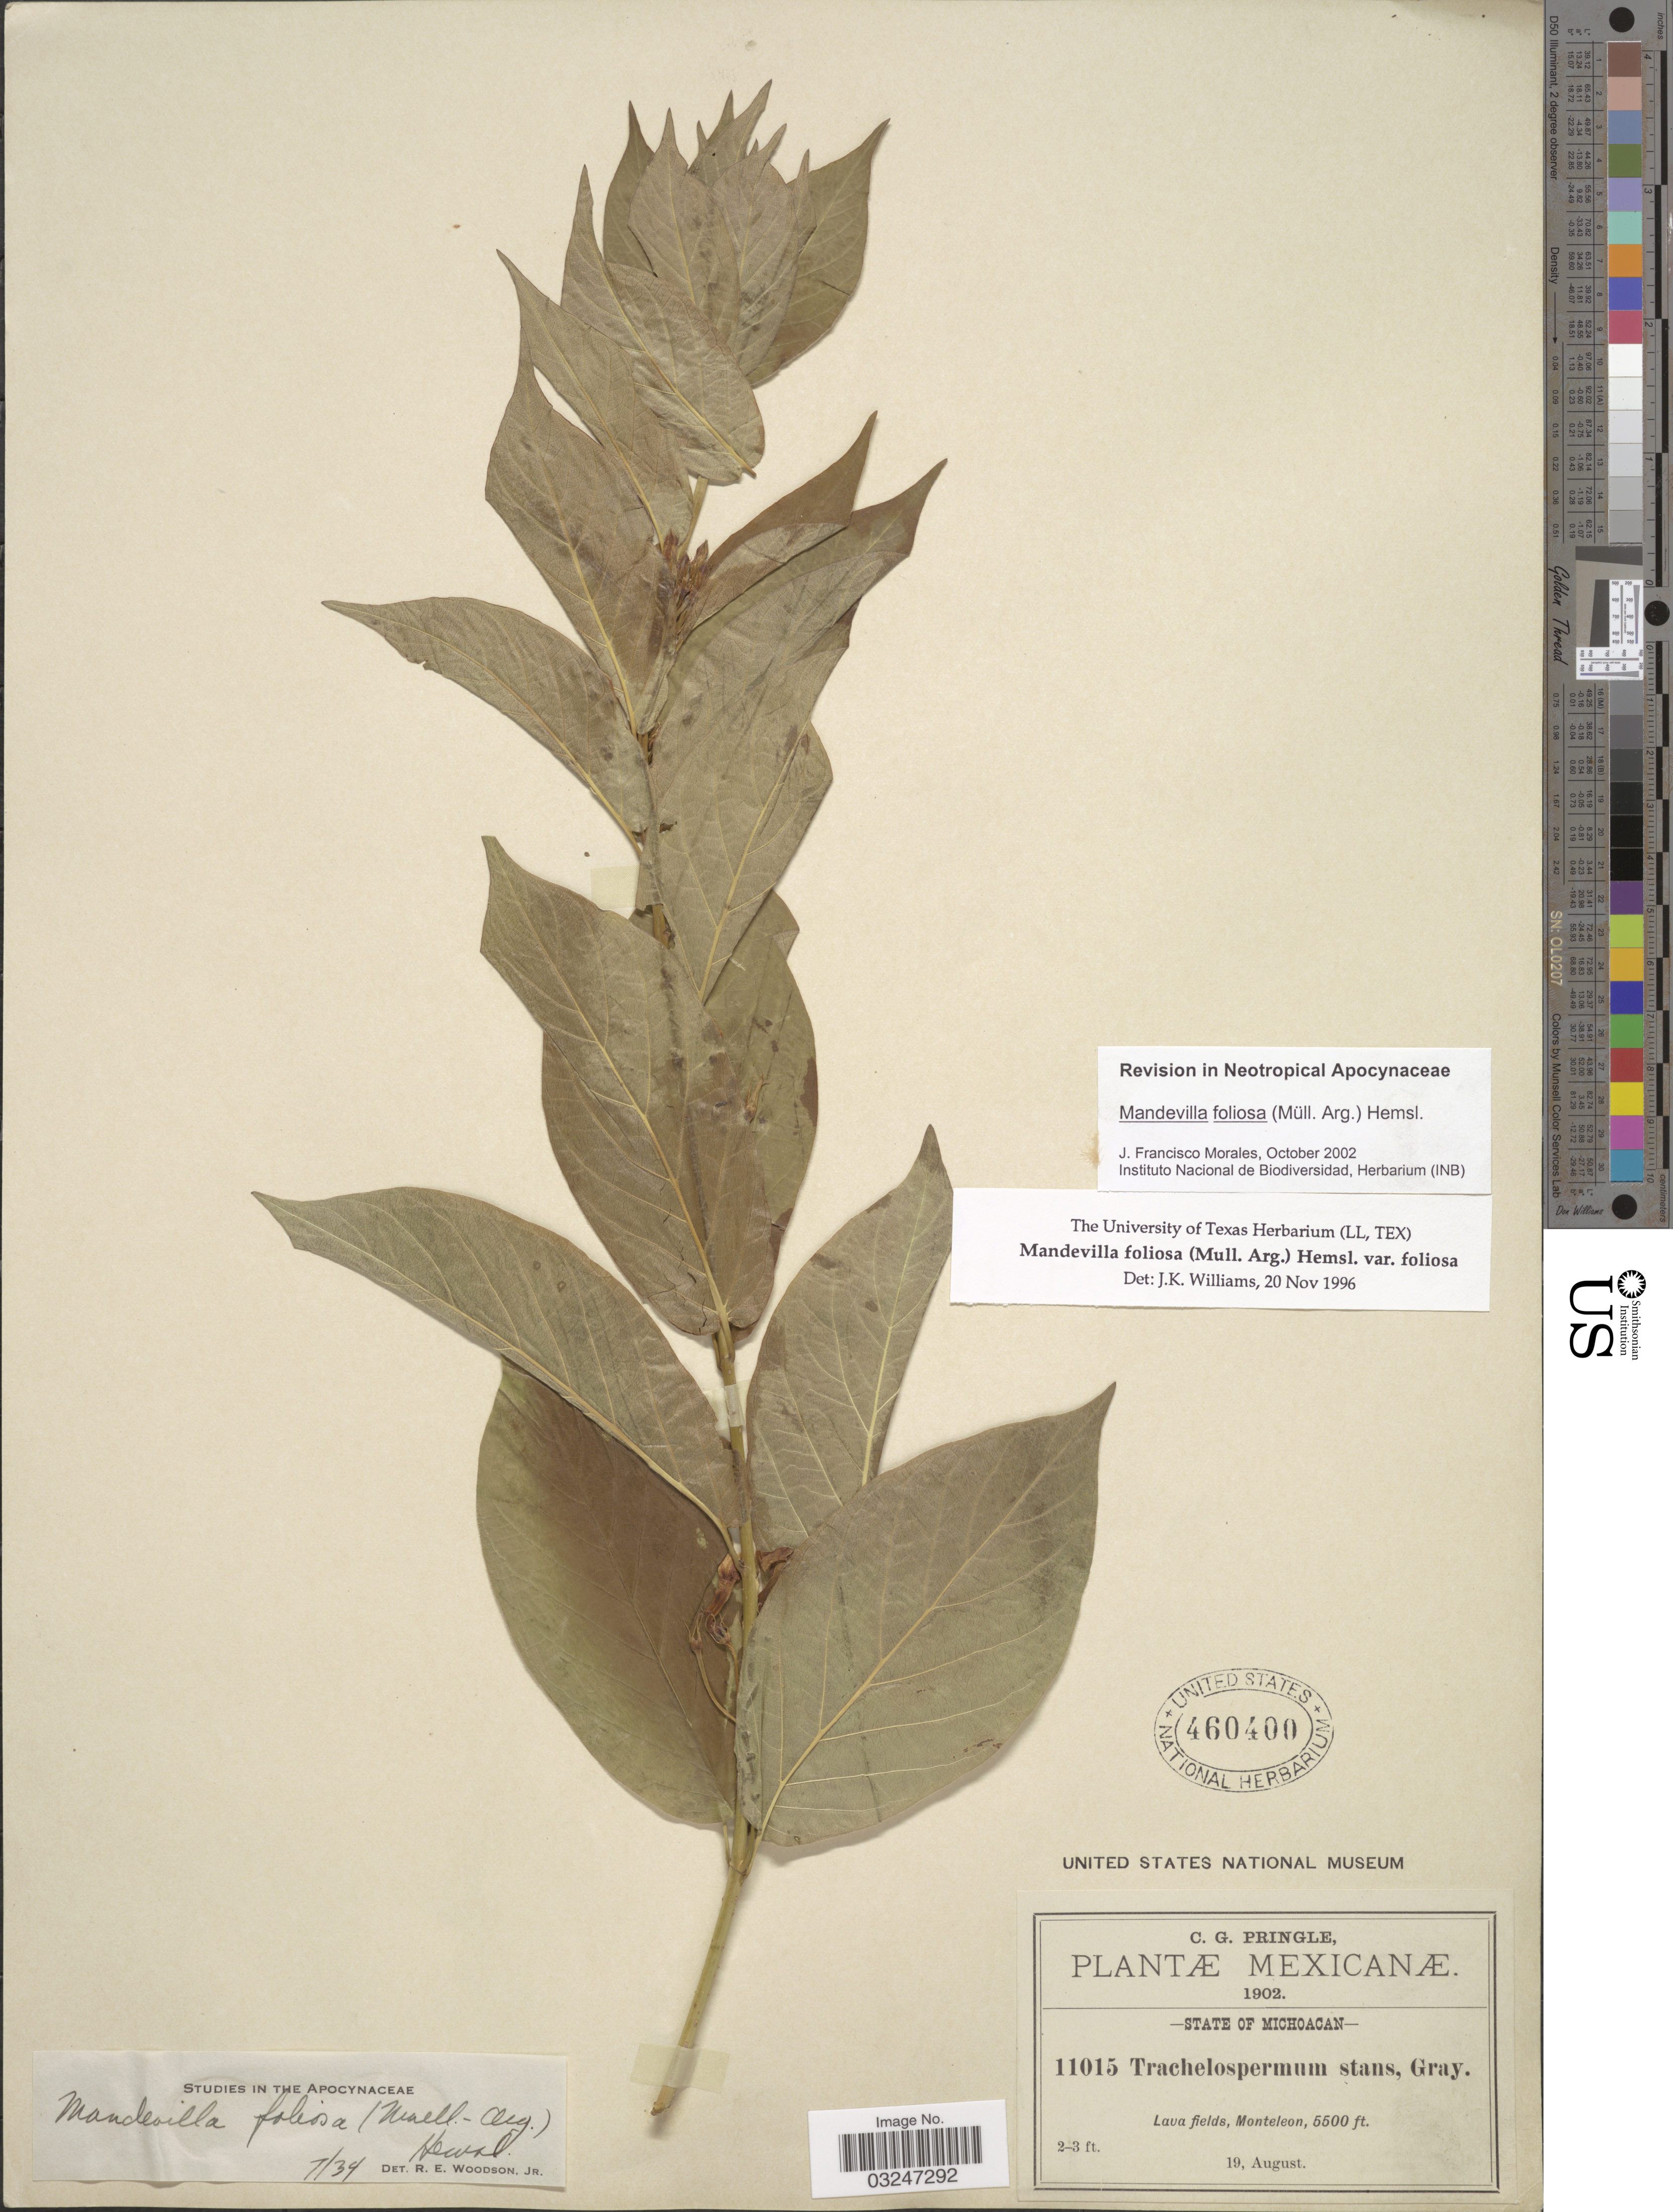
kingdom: Plantae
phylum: Tracheophyta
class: Magnoliopsida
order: Gentianales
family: Apocynaceae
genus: Mandevilla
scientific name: Mandevilla foliosa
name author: (Müll. Arg.) Hemsl.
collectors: C. G. Pringle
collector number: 11015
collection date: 1902-08-19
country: Mexico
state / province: Michoacán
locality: Lava fields, Monteleon.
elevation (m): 1676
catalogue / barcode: US 460400